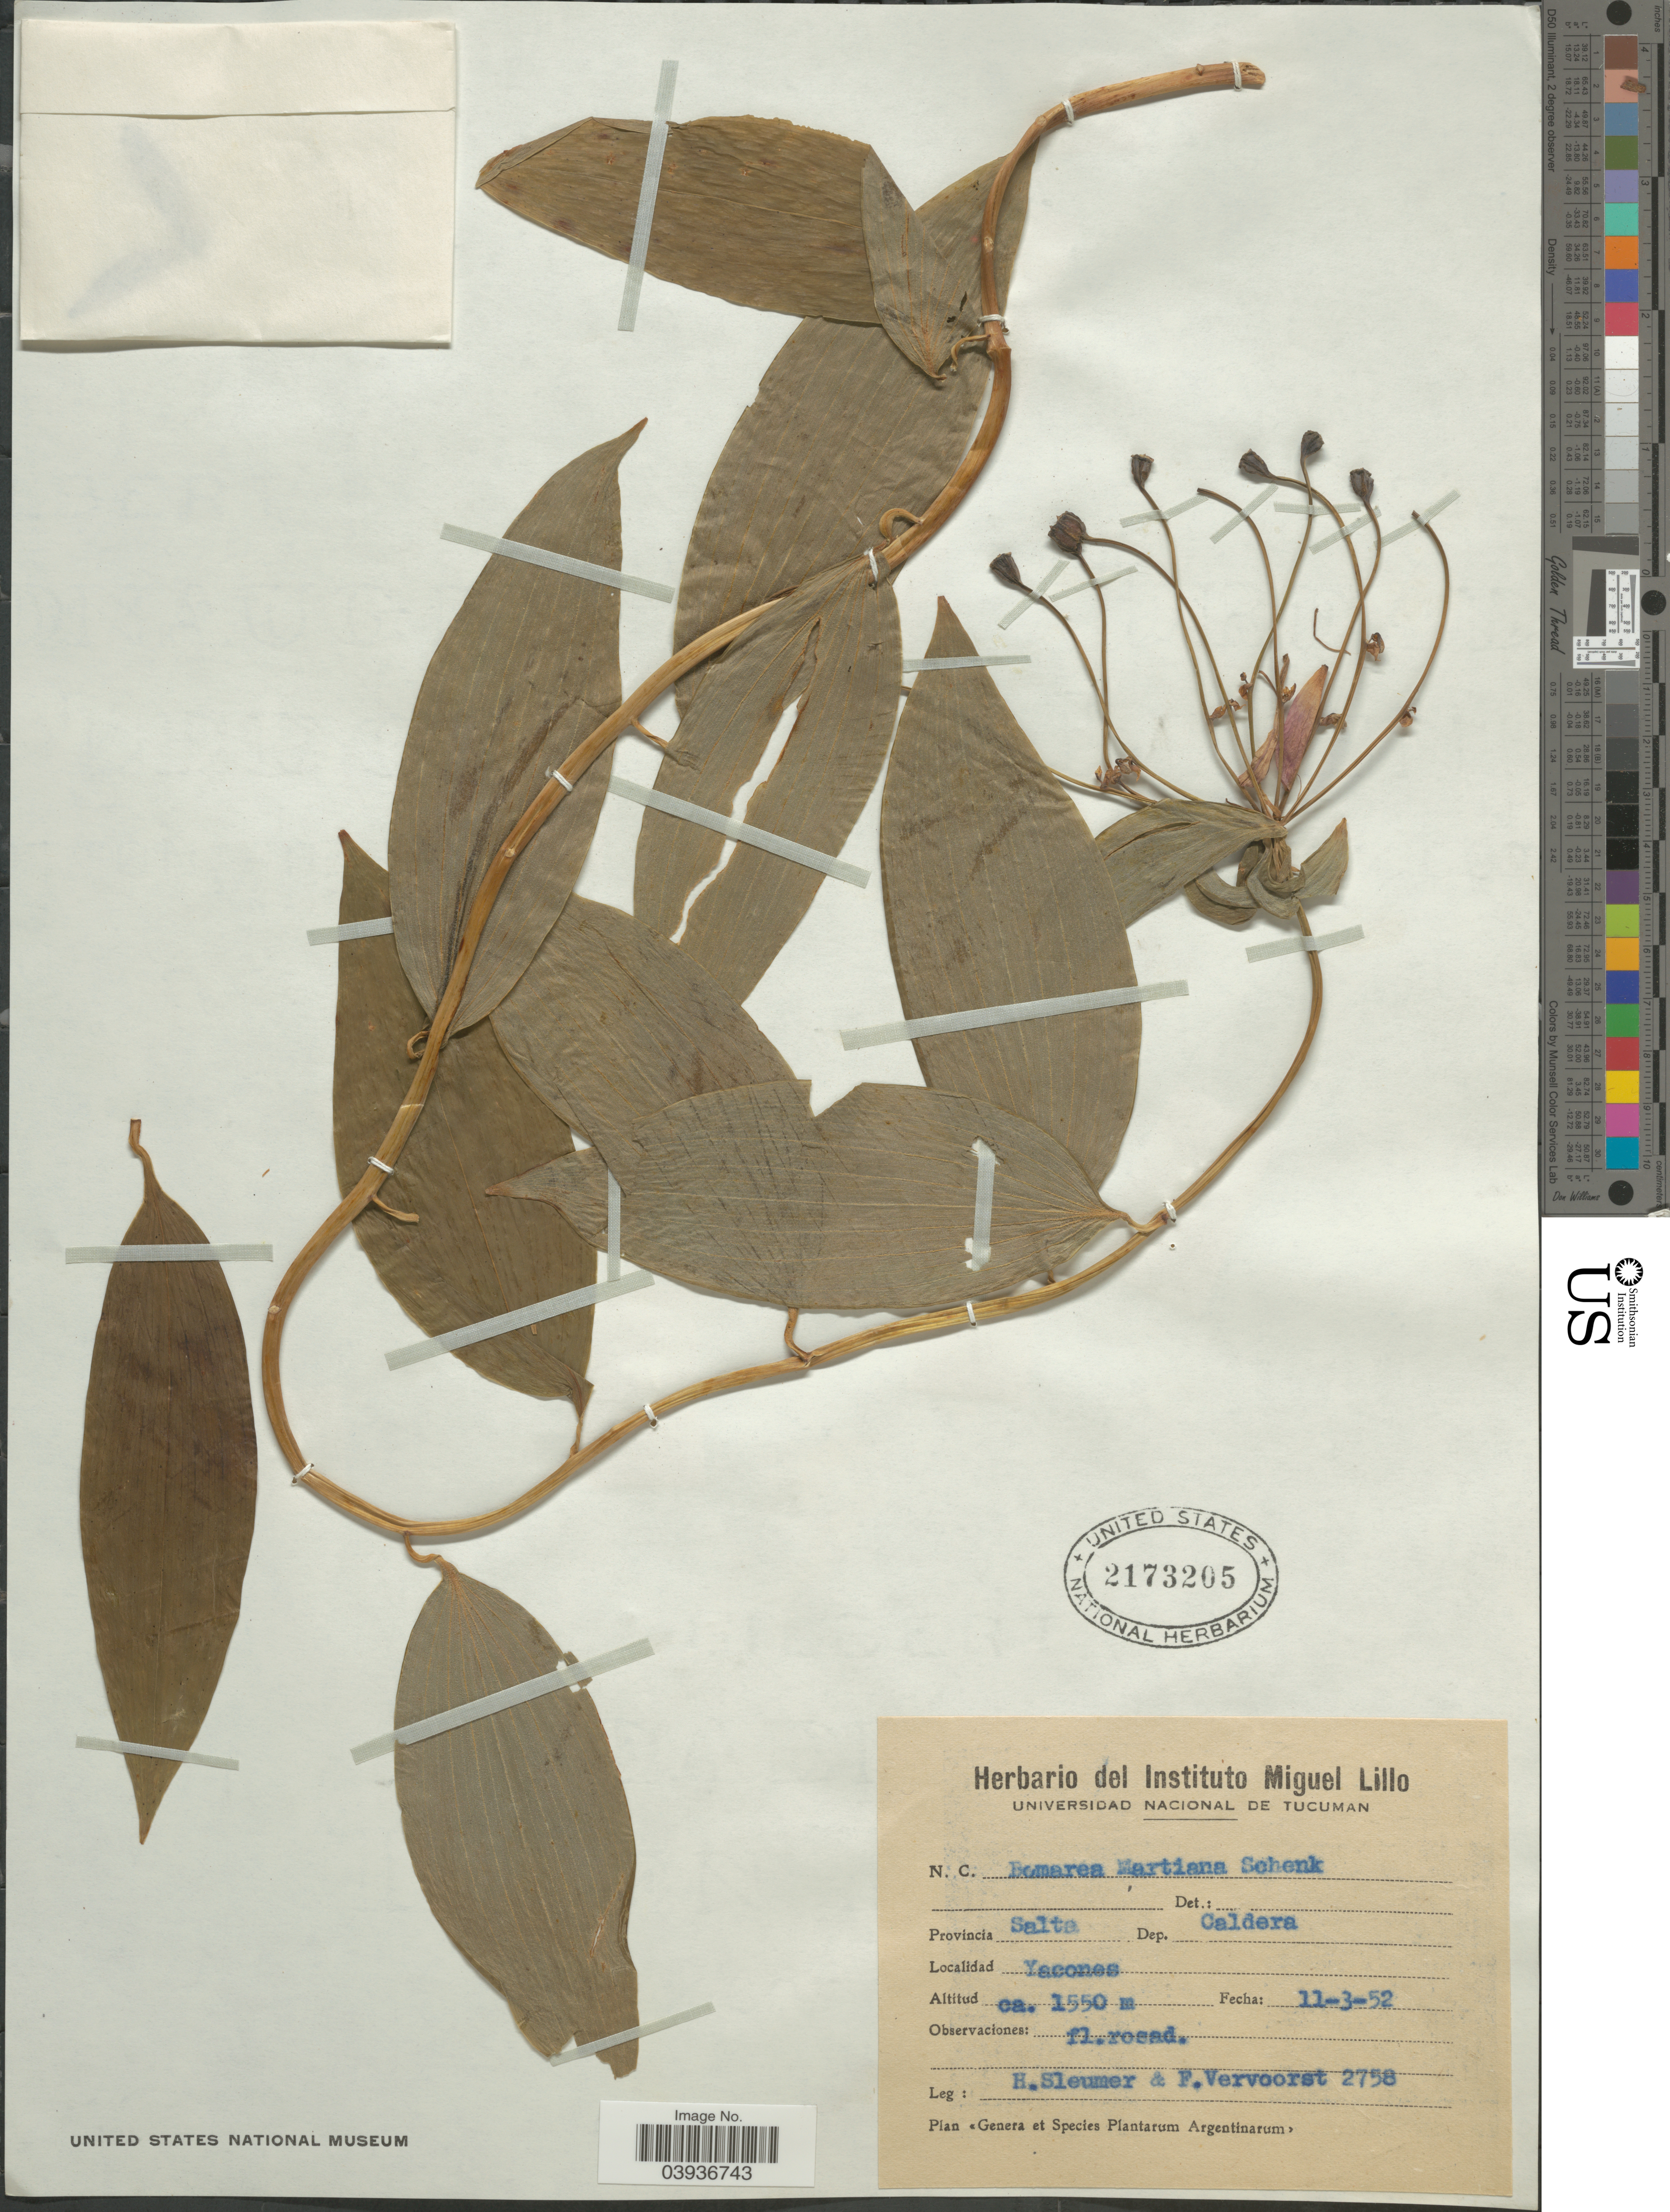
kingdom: Plantae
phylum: Tracheophyta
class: Liliopsida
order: Liliales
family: Alstroemeriaceae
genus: Bomarea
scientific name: Bomarea edulis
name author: (Tussac) Herb.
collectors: H. O. Sleumer & F. Vervoorst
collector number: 2758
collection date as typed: Transcribed d/m/y: 11/3/52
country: Argentina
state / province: Salta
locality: Dep. Caldera. Yacones.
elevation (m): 1550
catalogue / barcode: US 2173205